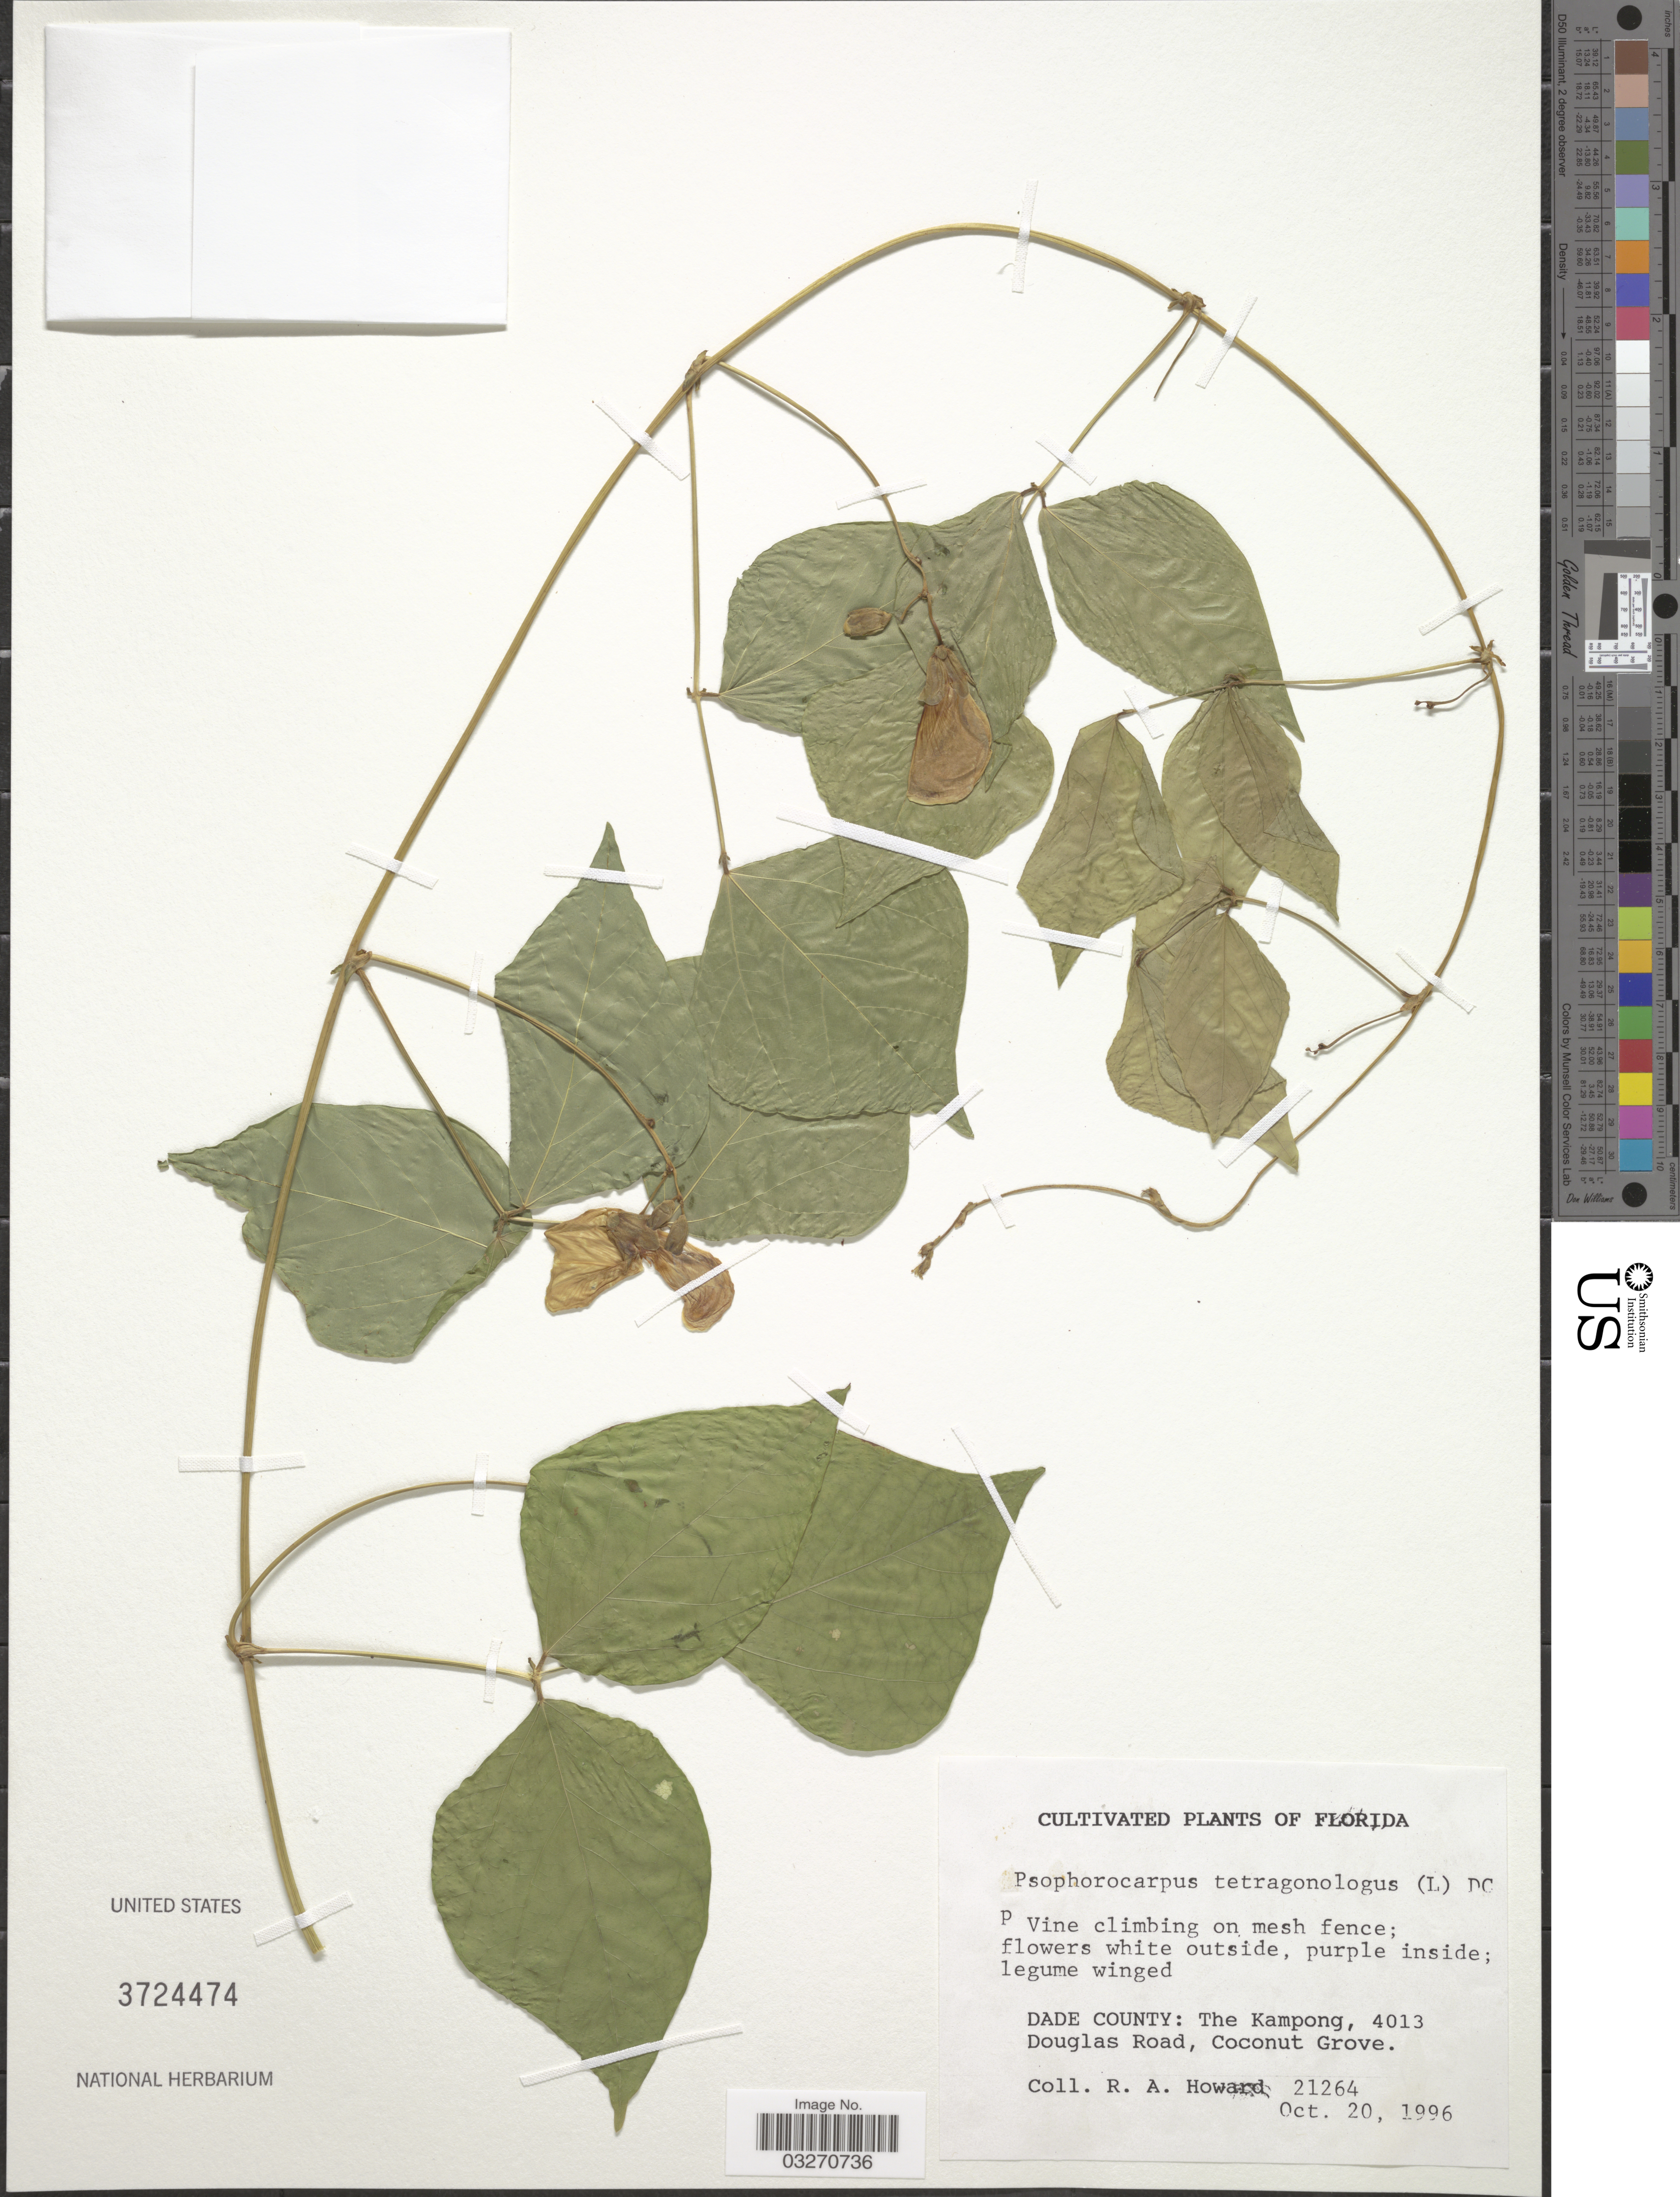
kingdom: Plantae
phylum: Tracheophyta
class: Magnoliopsida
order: Fabales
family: Fabaceae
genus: Psophocarpus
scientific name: Psophocarpus tetragonolobus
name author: (L.) DC.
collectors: R. A. Howard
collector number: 21264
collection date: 1996-10-20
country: United States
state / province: Florida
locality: Dade County: The Kampong, 4013 Douglas Road, Coconut Grove.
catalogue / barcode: US 3724474